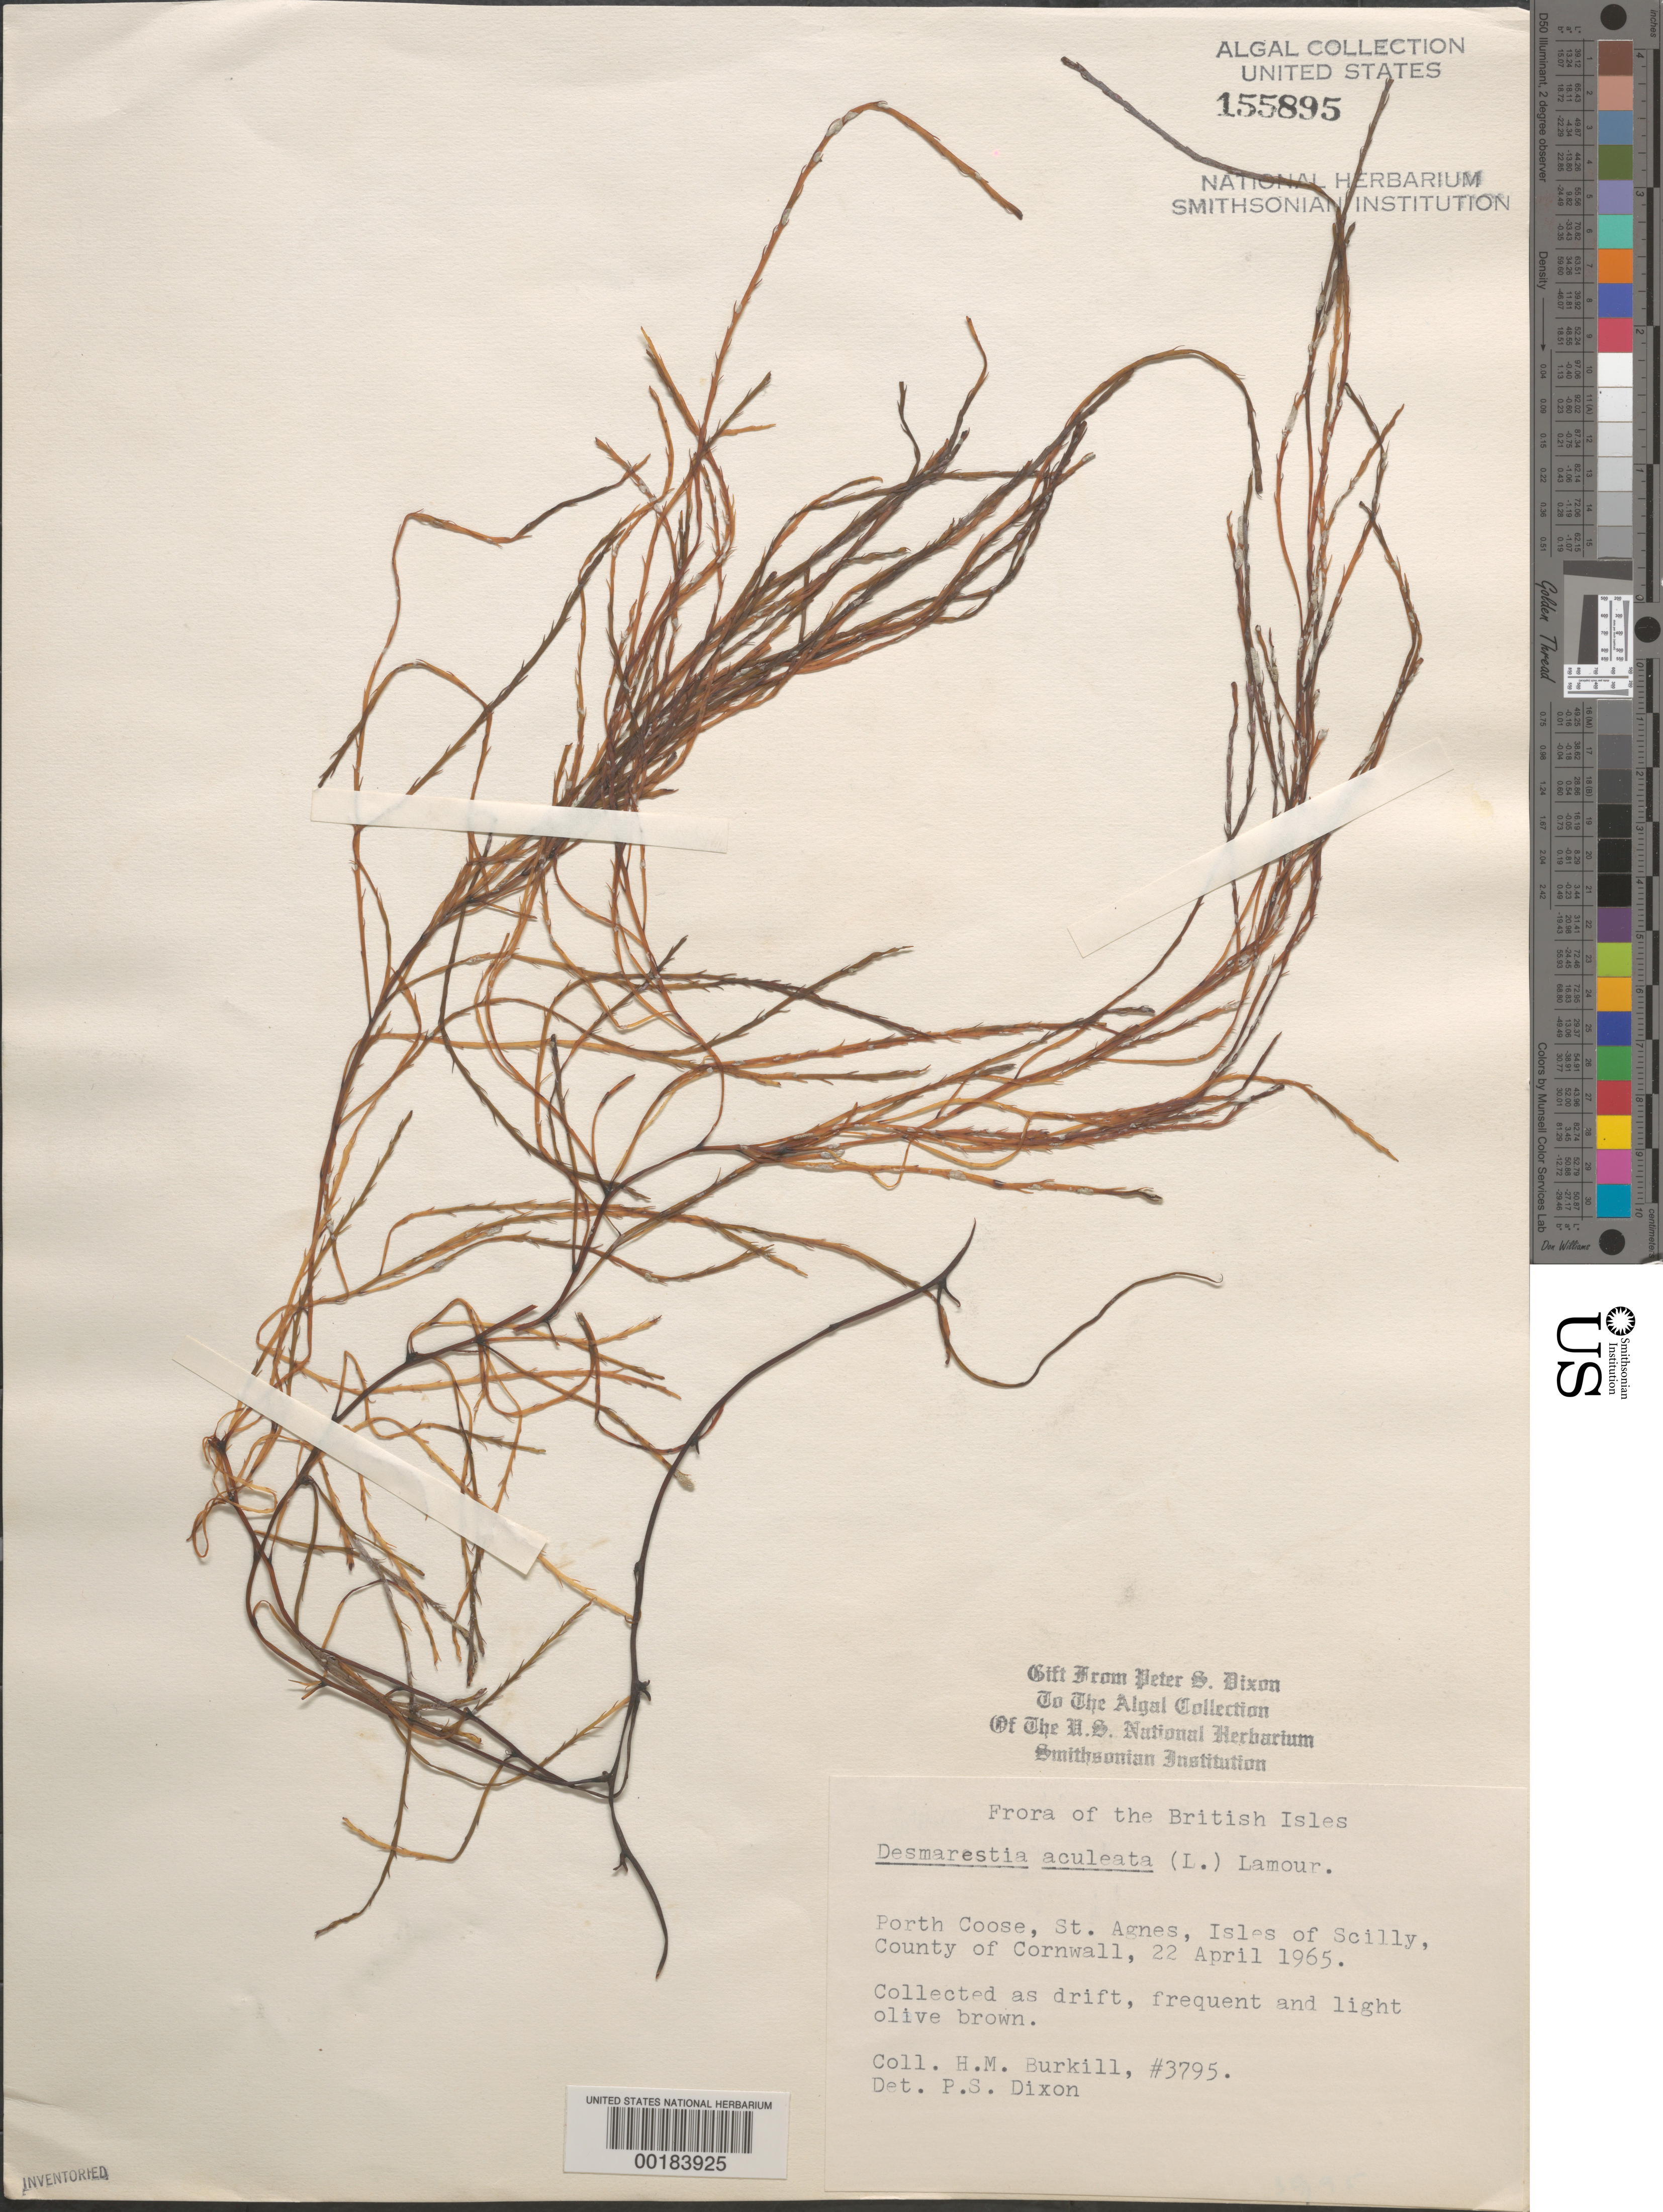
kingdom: Chromista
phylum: Ochrophyta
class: Phaeophyceae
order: Desmarestiales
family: Desmarestiaceae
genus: Desmarestia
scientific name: Desmarestia aculeata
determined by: Dixon, P. S.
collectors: H. M. Burkill & R. G. Hooper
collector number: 3795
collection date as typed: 22 Apr 1965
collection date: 1965-04-22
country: United Kingdom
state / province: England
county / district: Council of the Isles of Scilly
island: St. Agnes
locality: Porth Coose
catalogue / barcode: US 155895